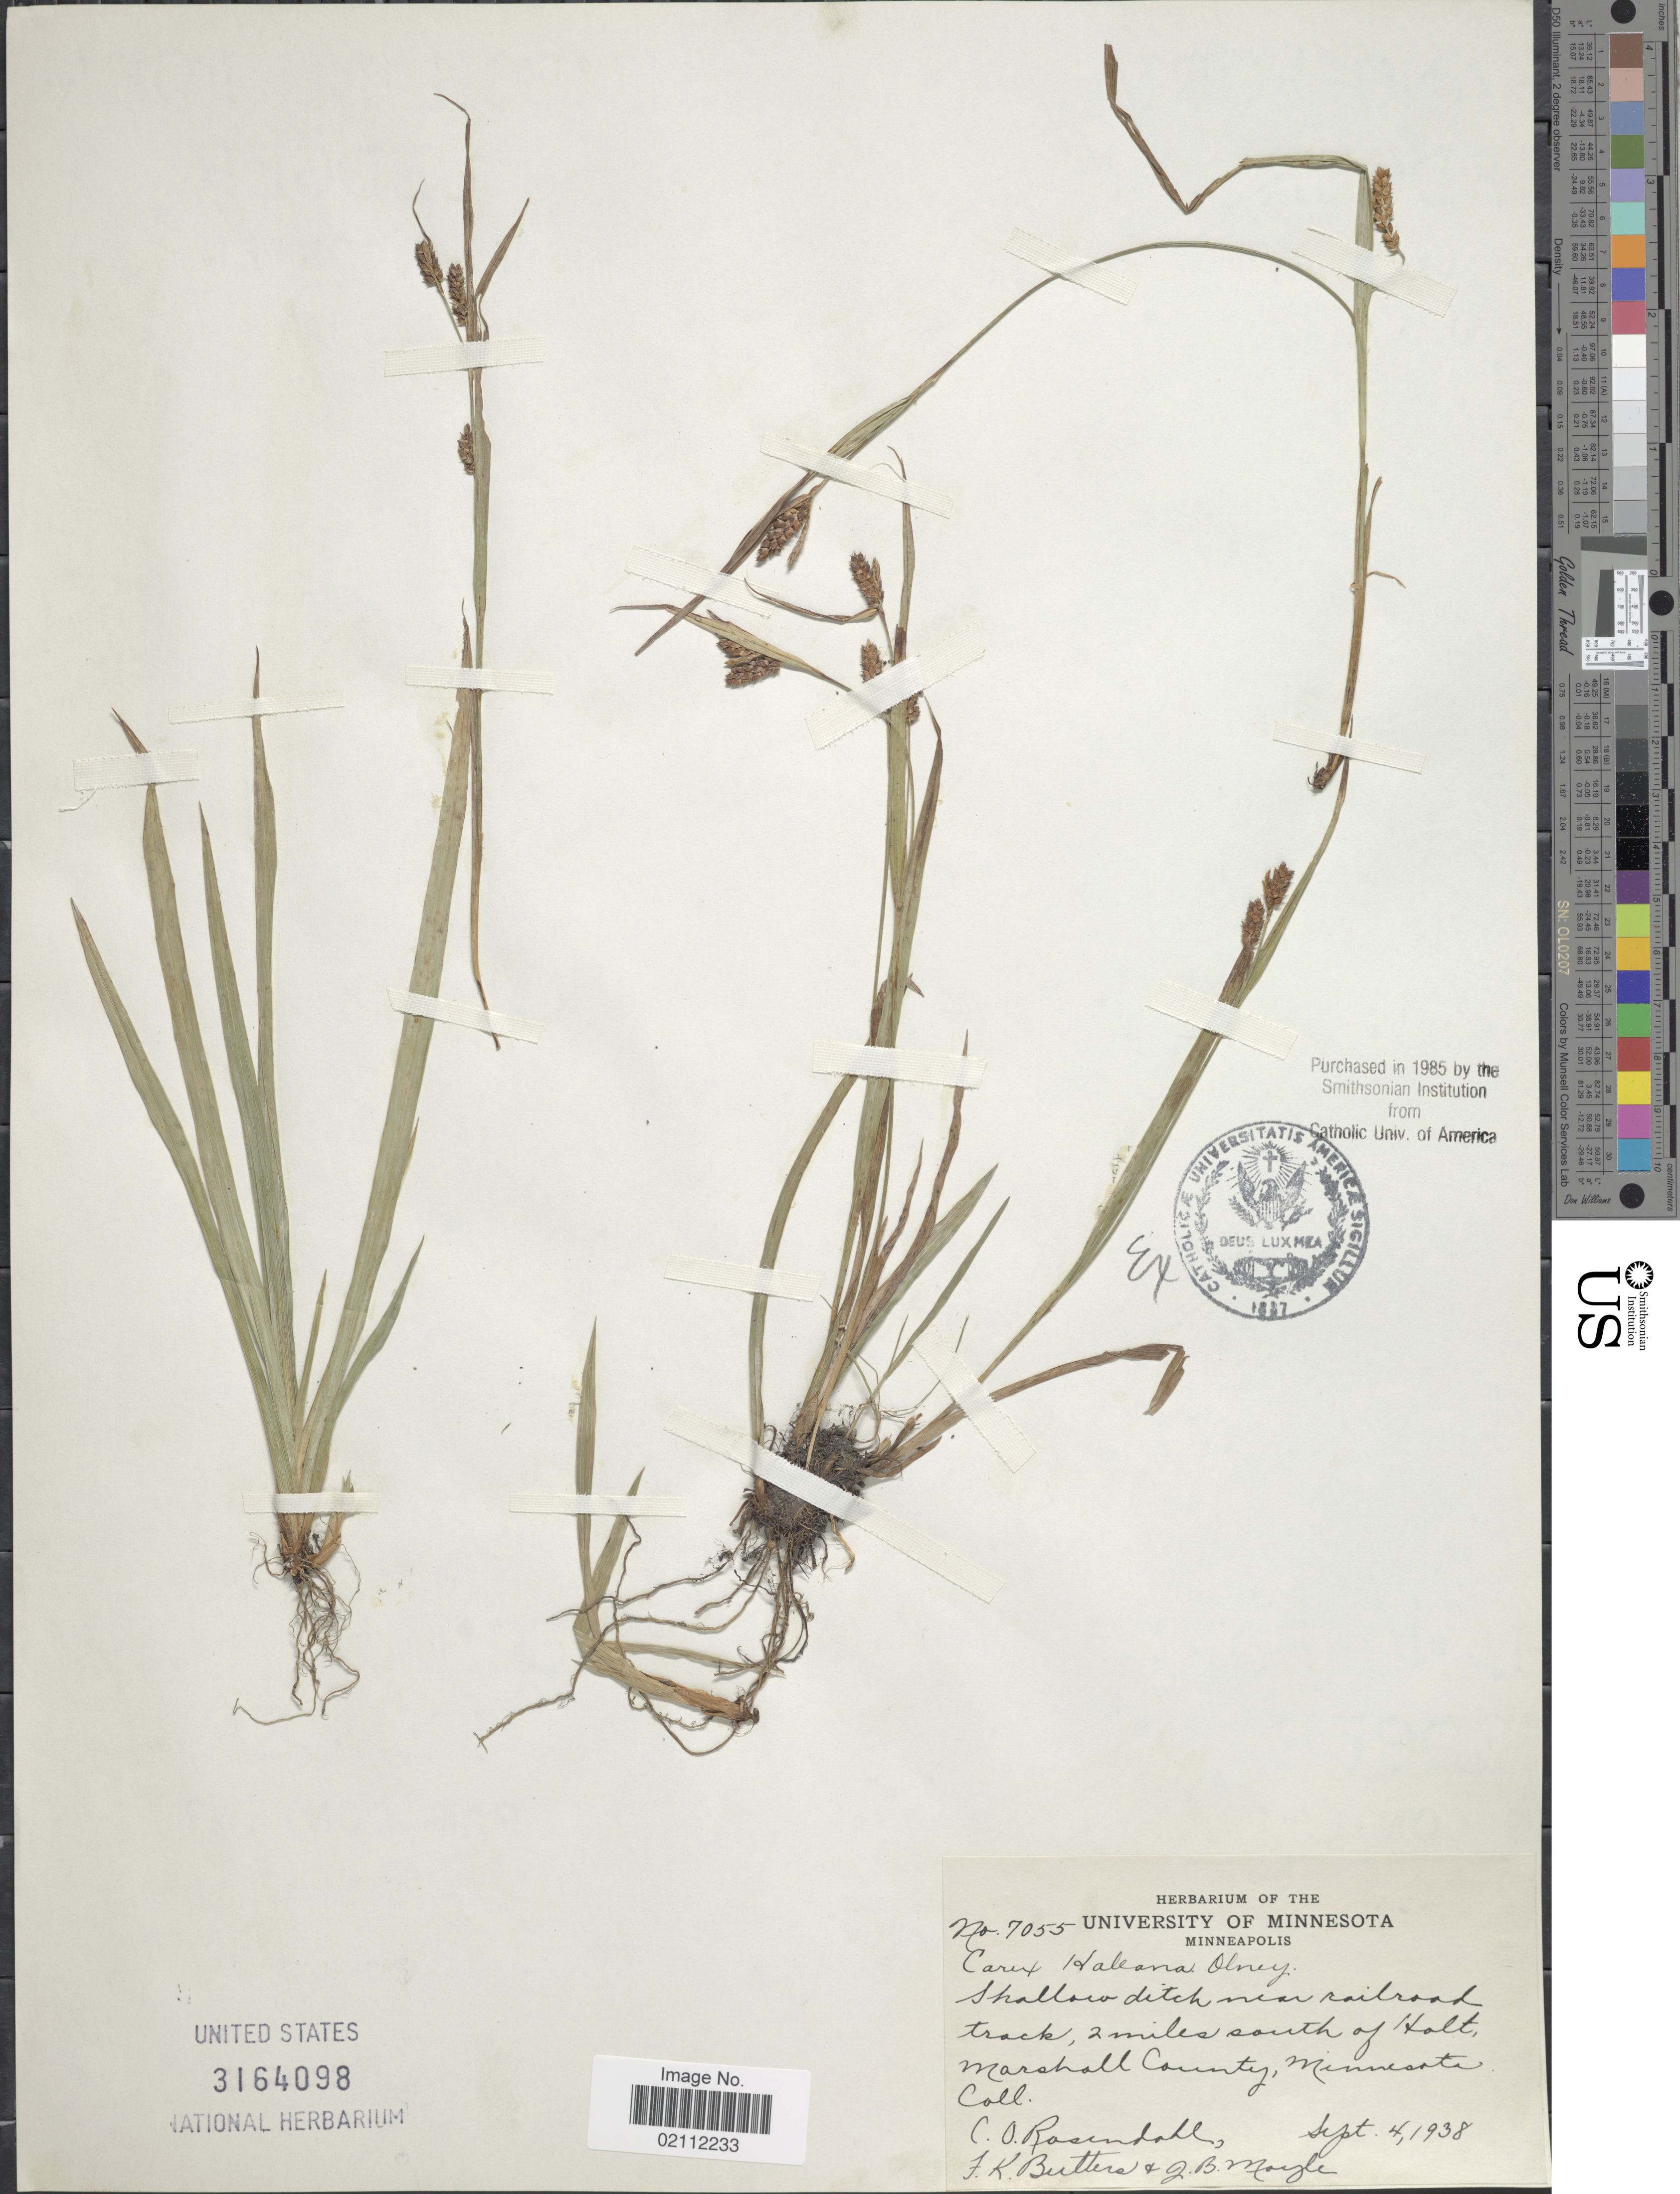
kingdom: Plantae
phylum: Tracheophyta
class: Liliopsida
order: Poales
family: Cyperaceae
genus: Carex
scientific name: Carex granularis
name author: Muhl. ex Willd.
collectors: C. O. Rosendahl, F. K. Butters & J. Moyle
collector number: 7055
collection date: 1938-09-04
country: United States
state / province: Minnesota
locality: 2 miles south of Holt, Marshall County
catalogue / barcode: US 3164098